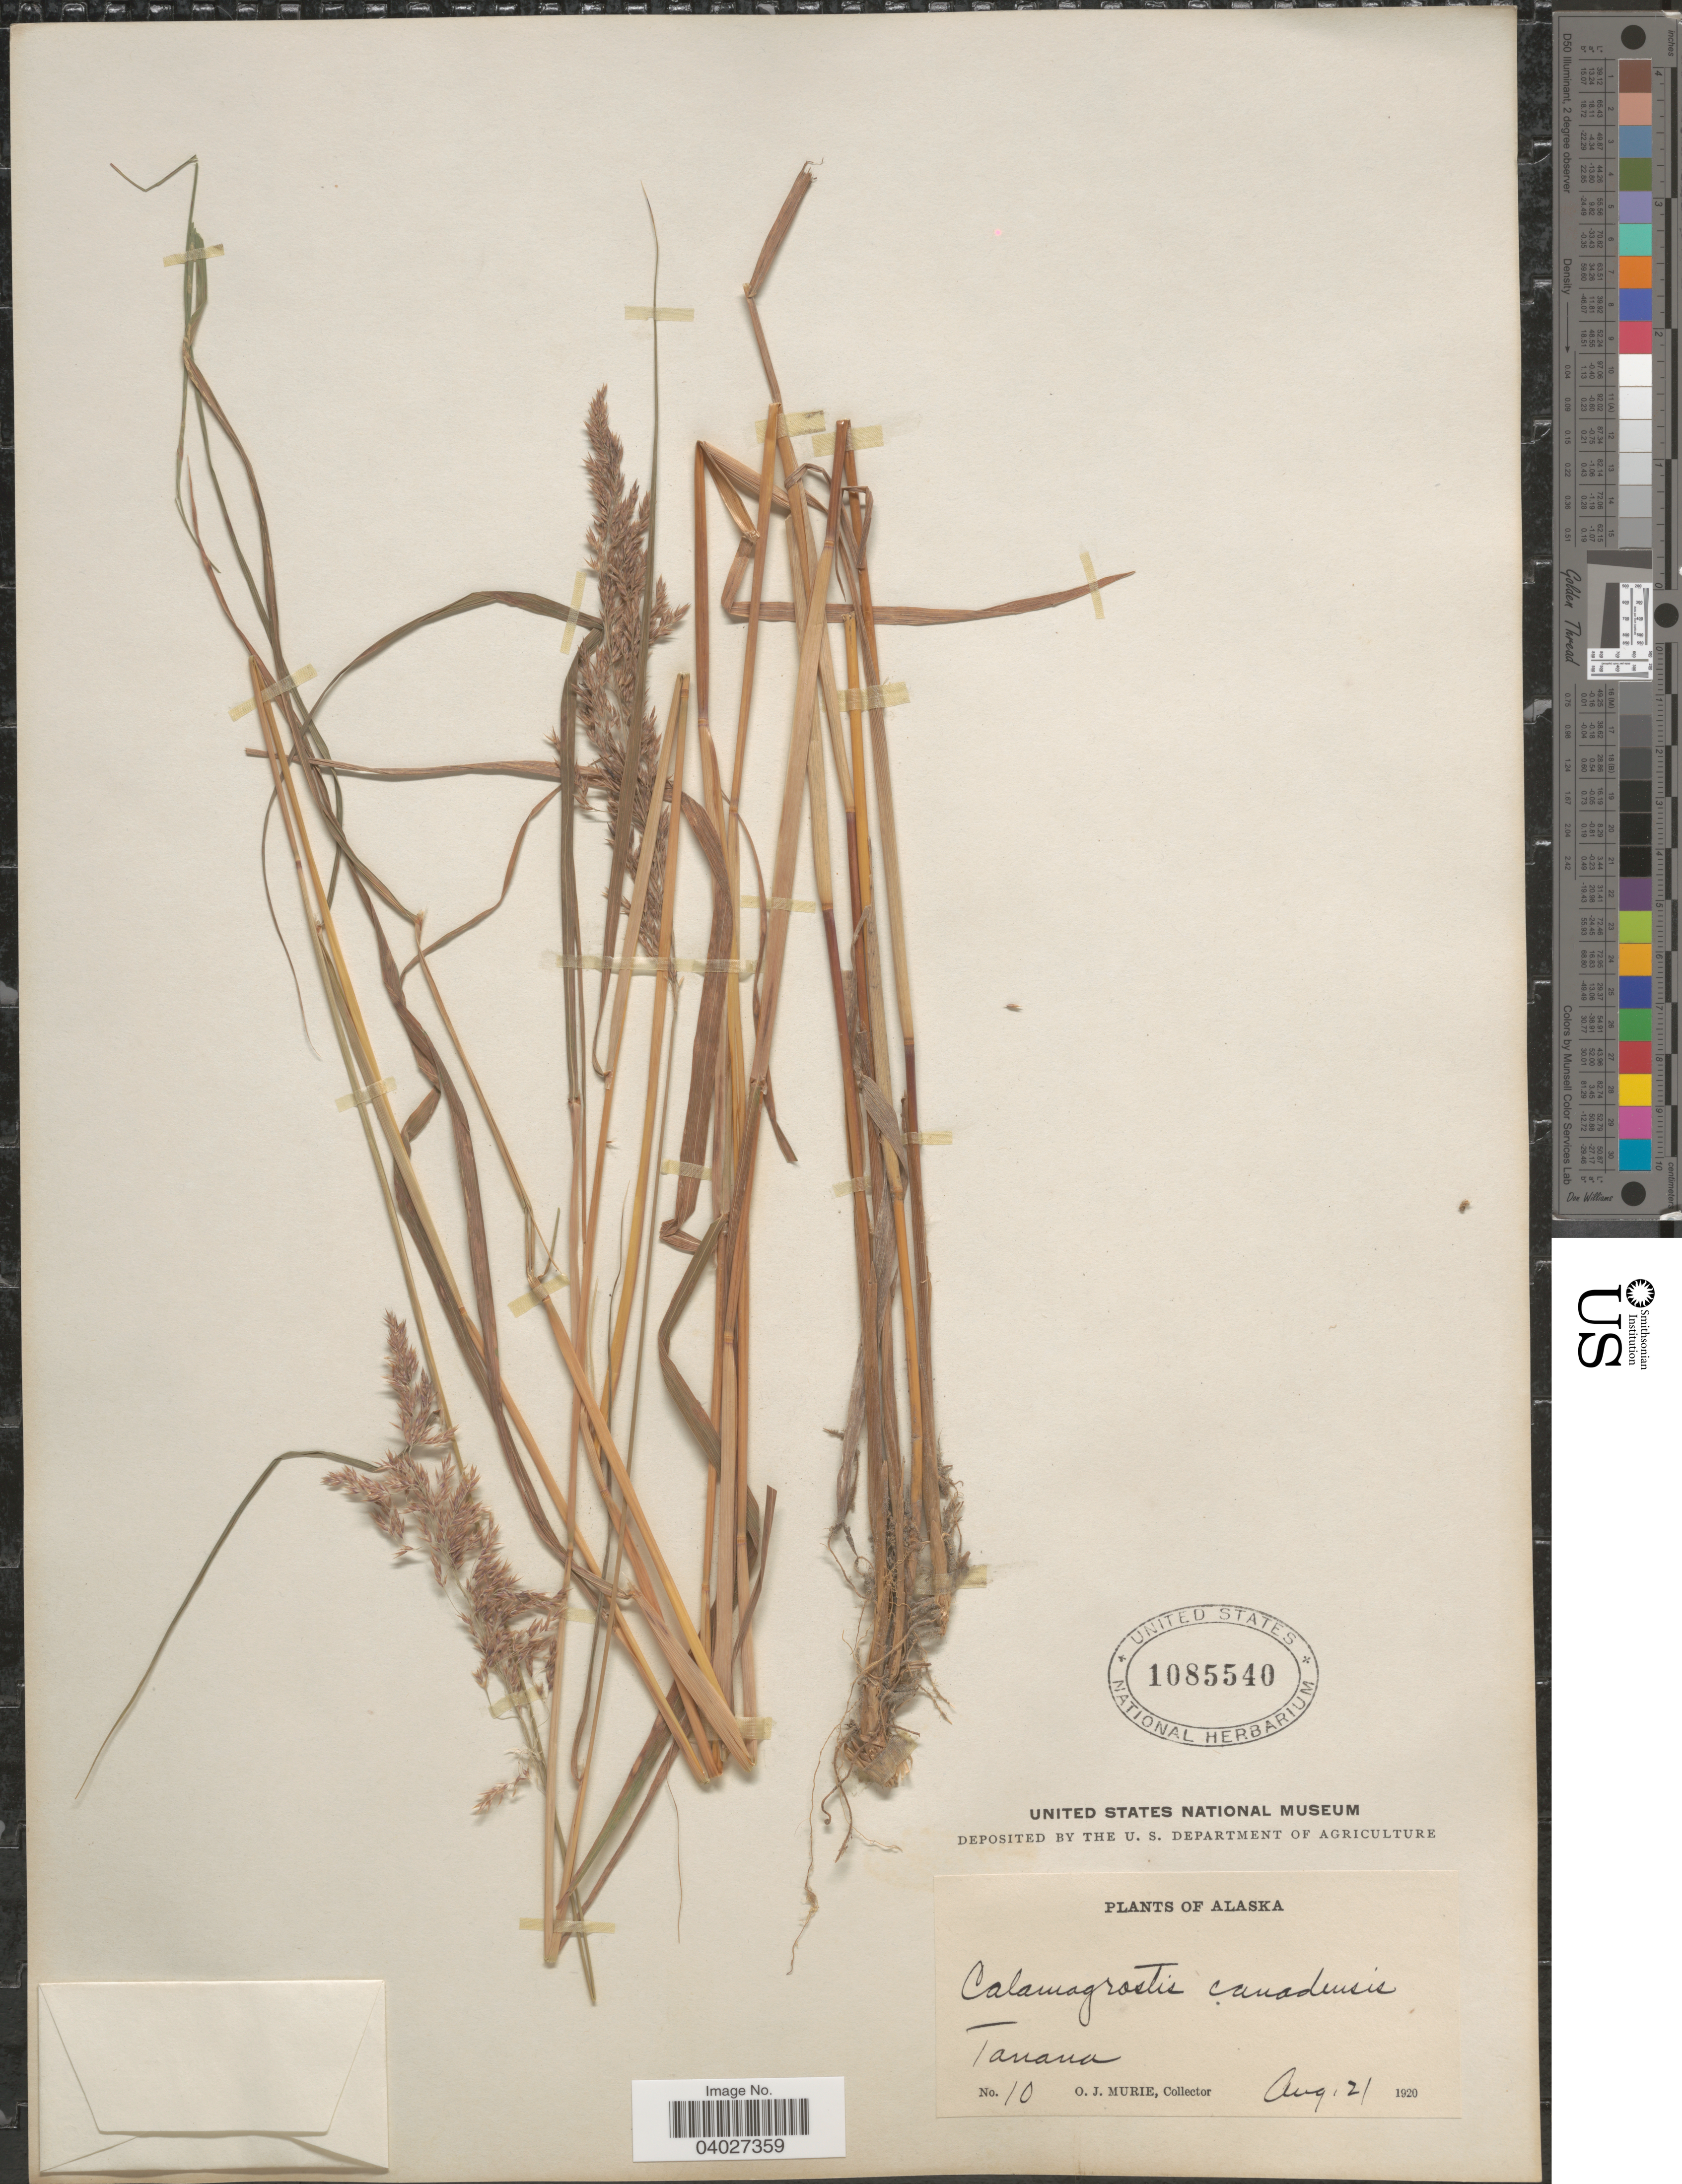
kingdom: Plantae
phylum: Tracheophyta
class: Liliopsida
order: Poales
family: Poaceae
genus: Calamagrostis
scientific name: Calamagrostis canadensis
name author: (Michx.) P. Beauv.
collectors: O. Murie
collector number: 10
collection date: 1920-08-21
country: United States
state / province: Alaska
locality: Tanana.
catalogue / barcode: US 1085540